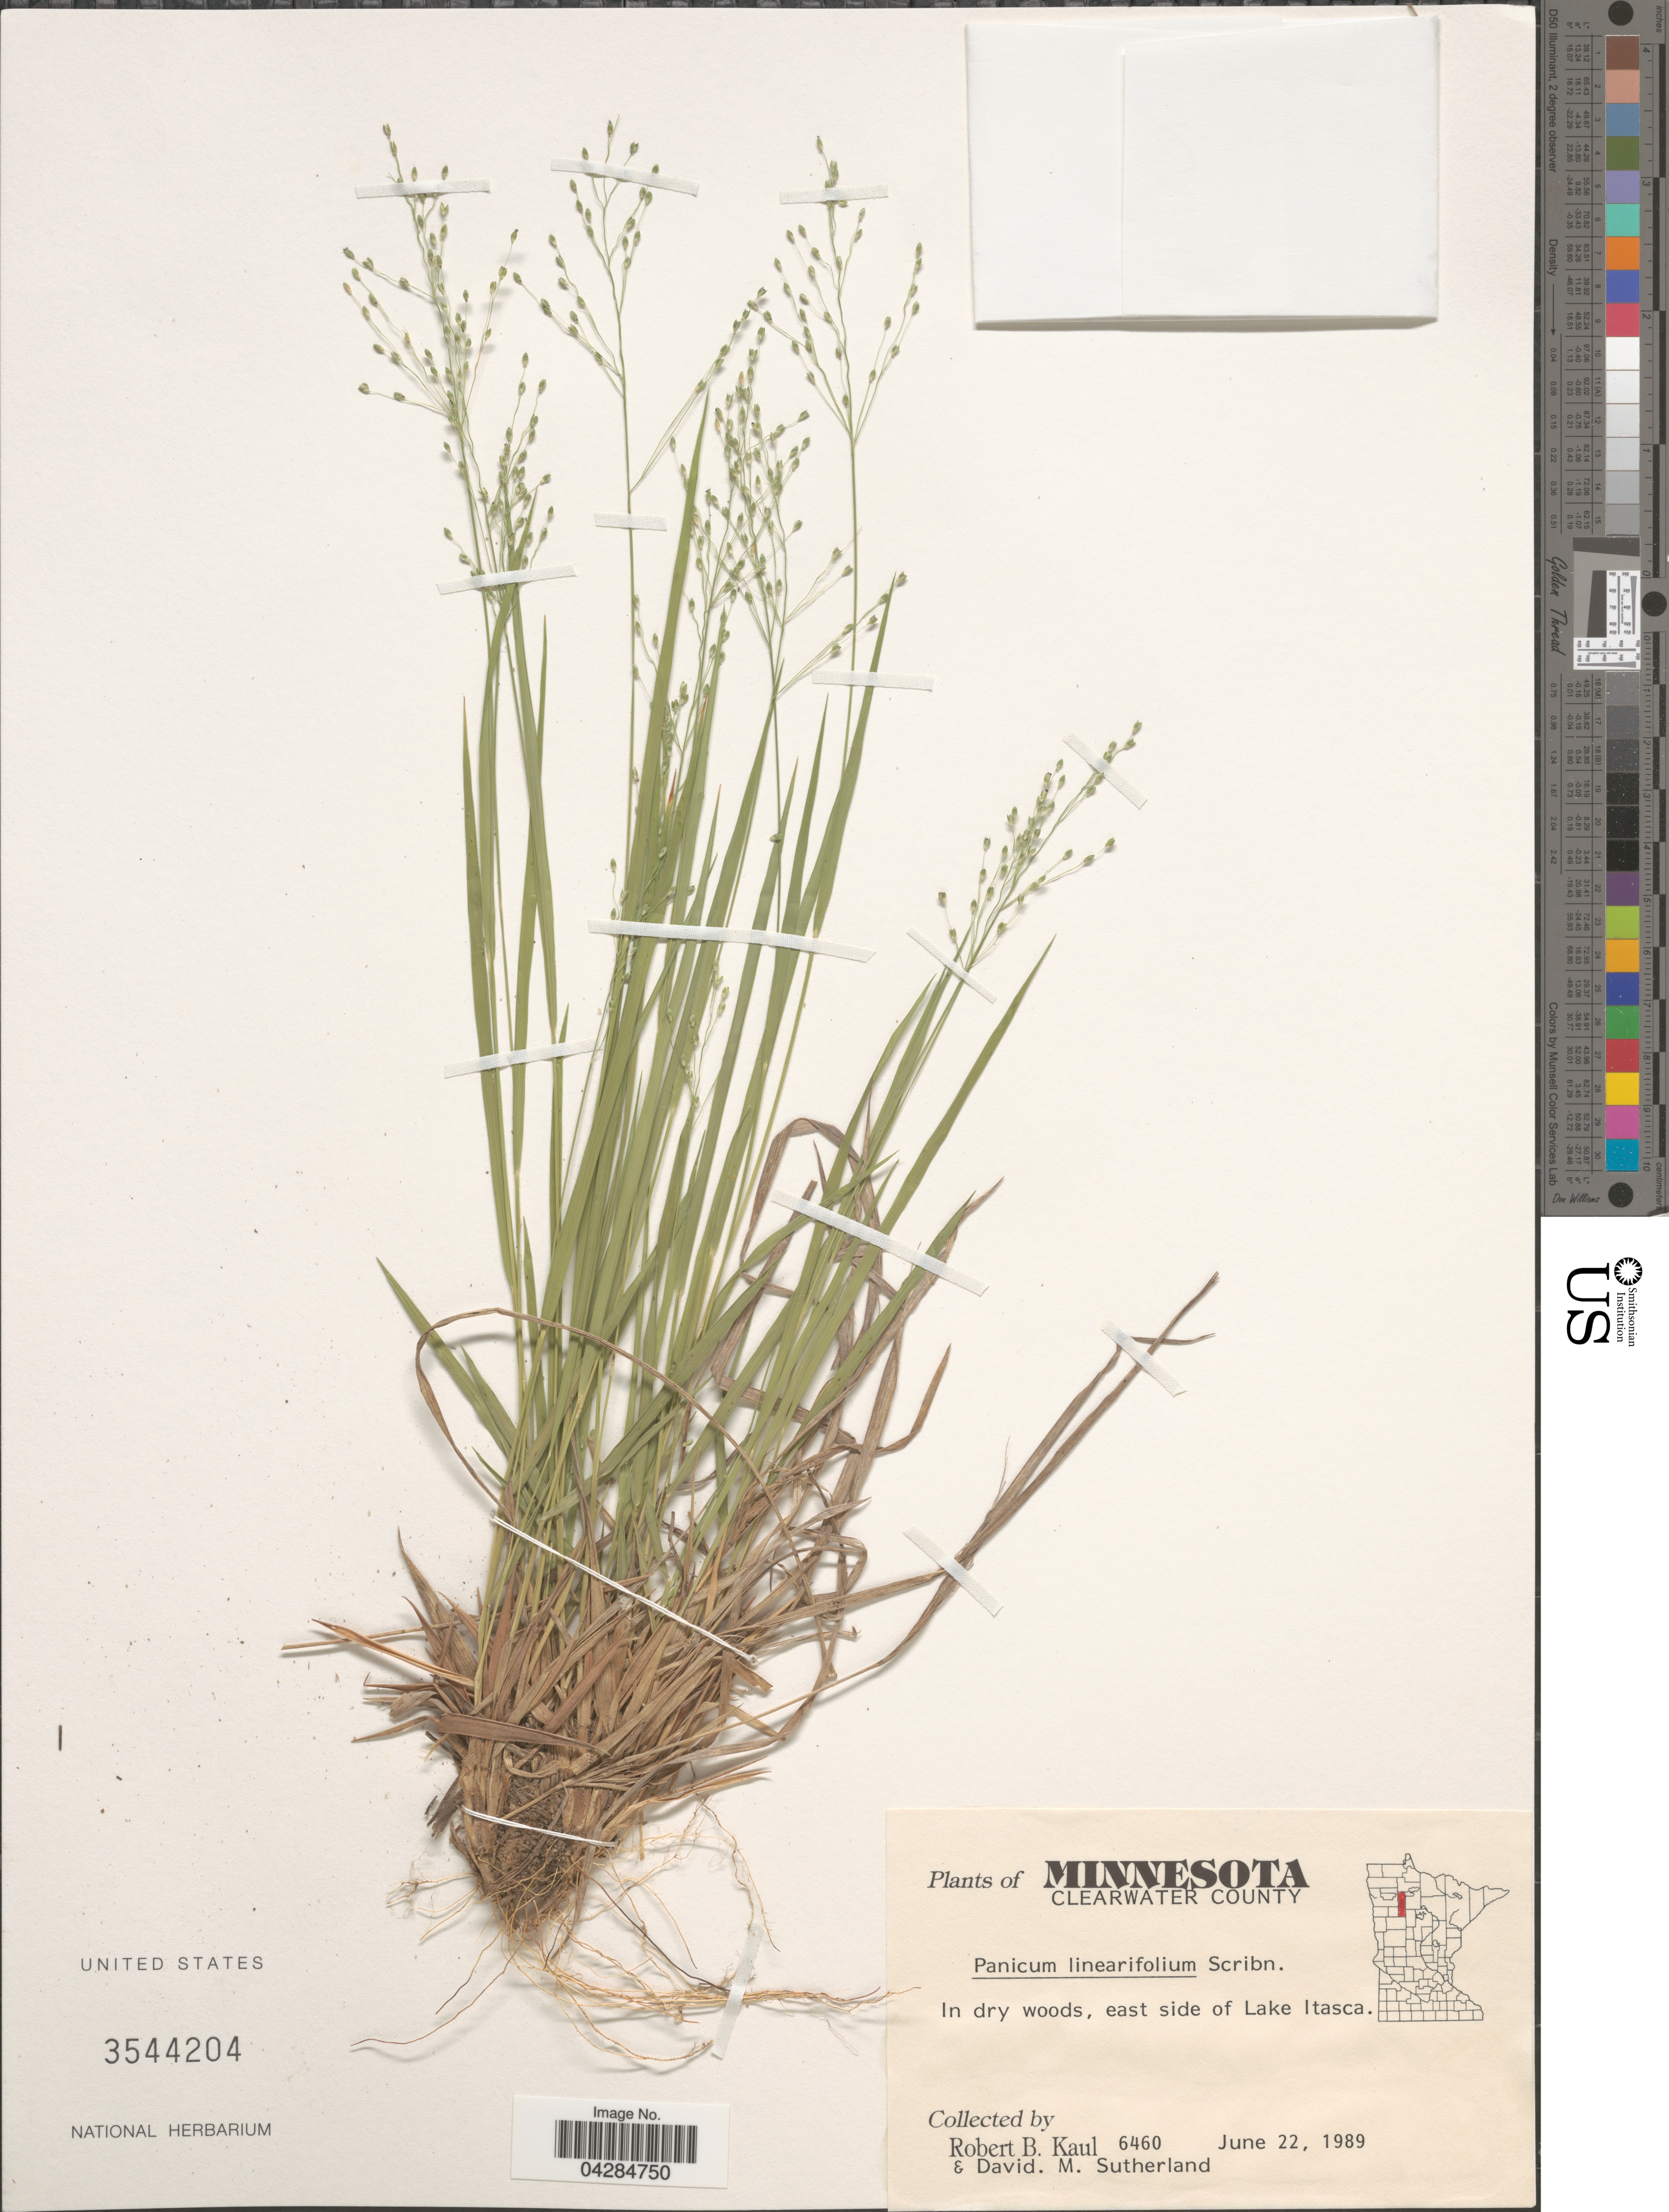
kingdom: Plantae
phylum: Tracheophyta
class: Liliopsida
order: Poales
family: Poaceae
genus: Dichanthelium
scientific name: Dichanthelium perlongum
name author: (Nash) Freckmann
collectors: R. Kaul & D. Sutherland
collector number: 6460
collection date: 1989-06-22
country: United States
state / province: Minnesota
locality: Clearwater County. In dry wood, east side of Lake Itasca.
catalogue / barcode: US 3544204